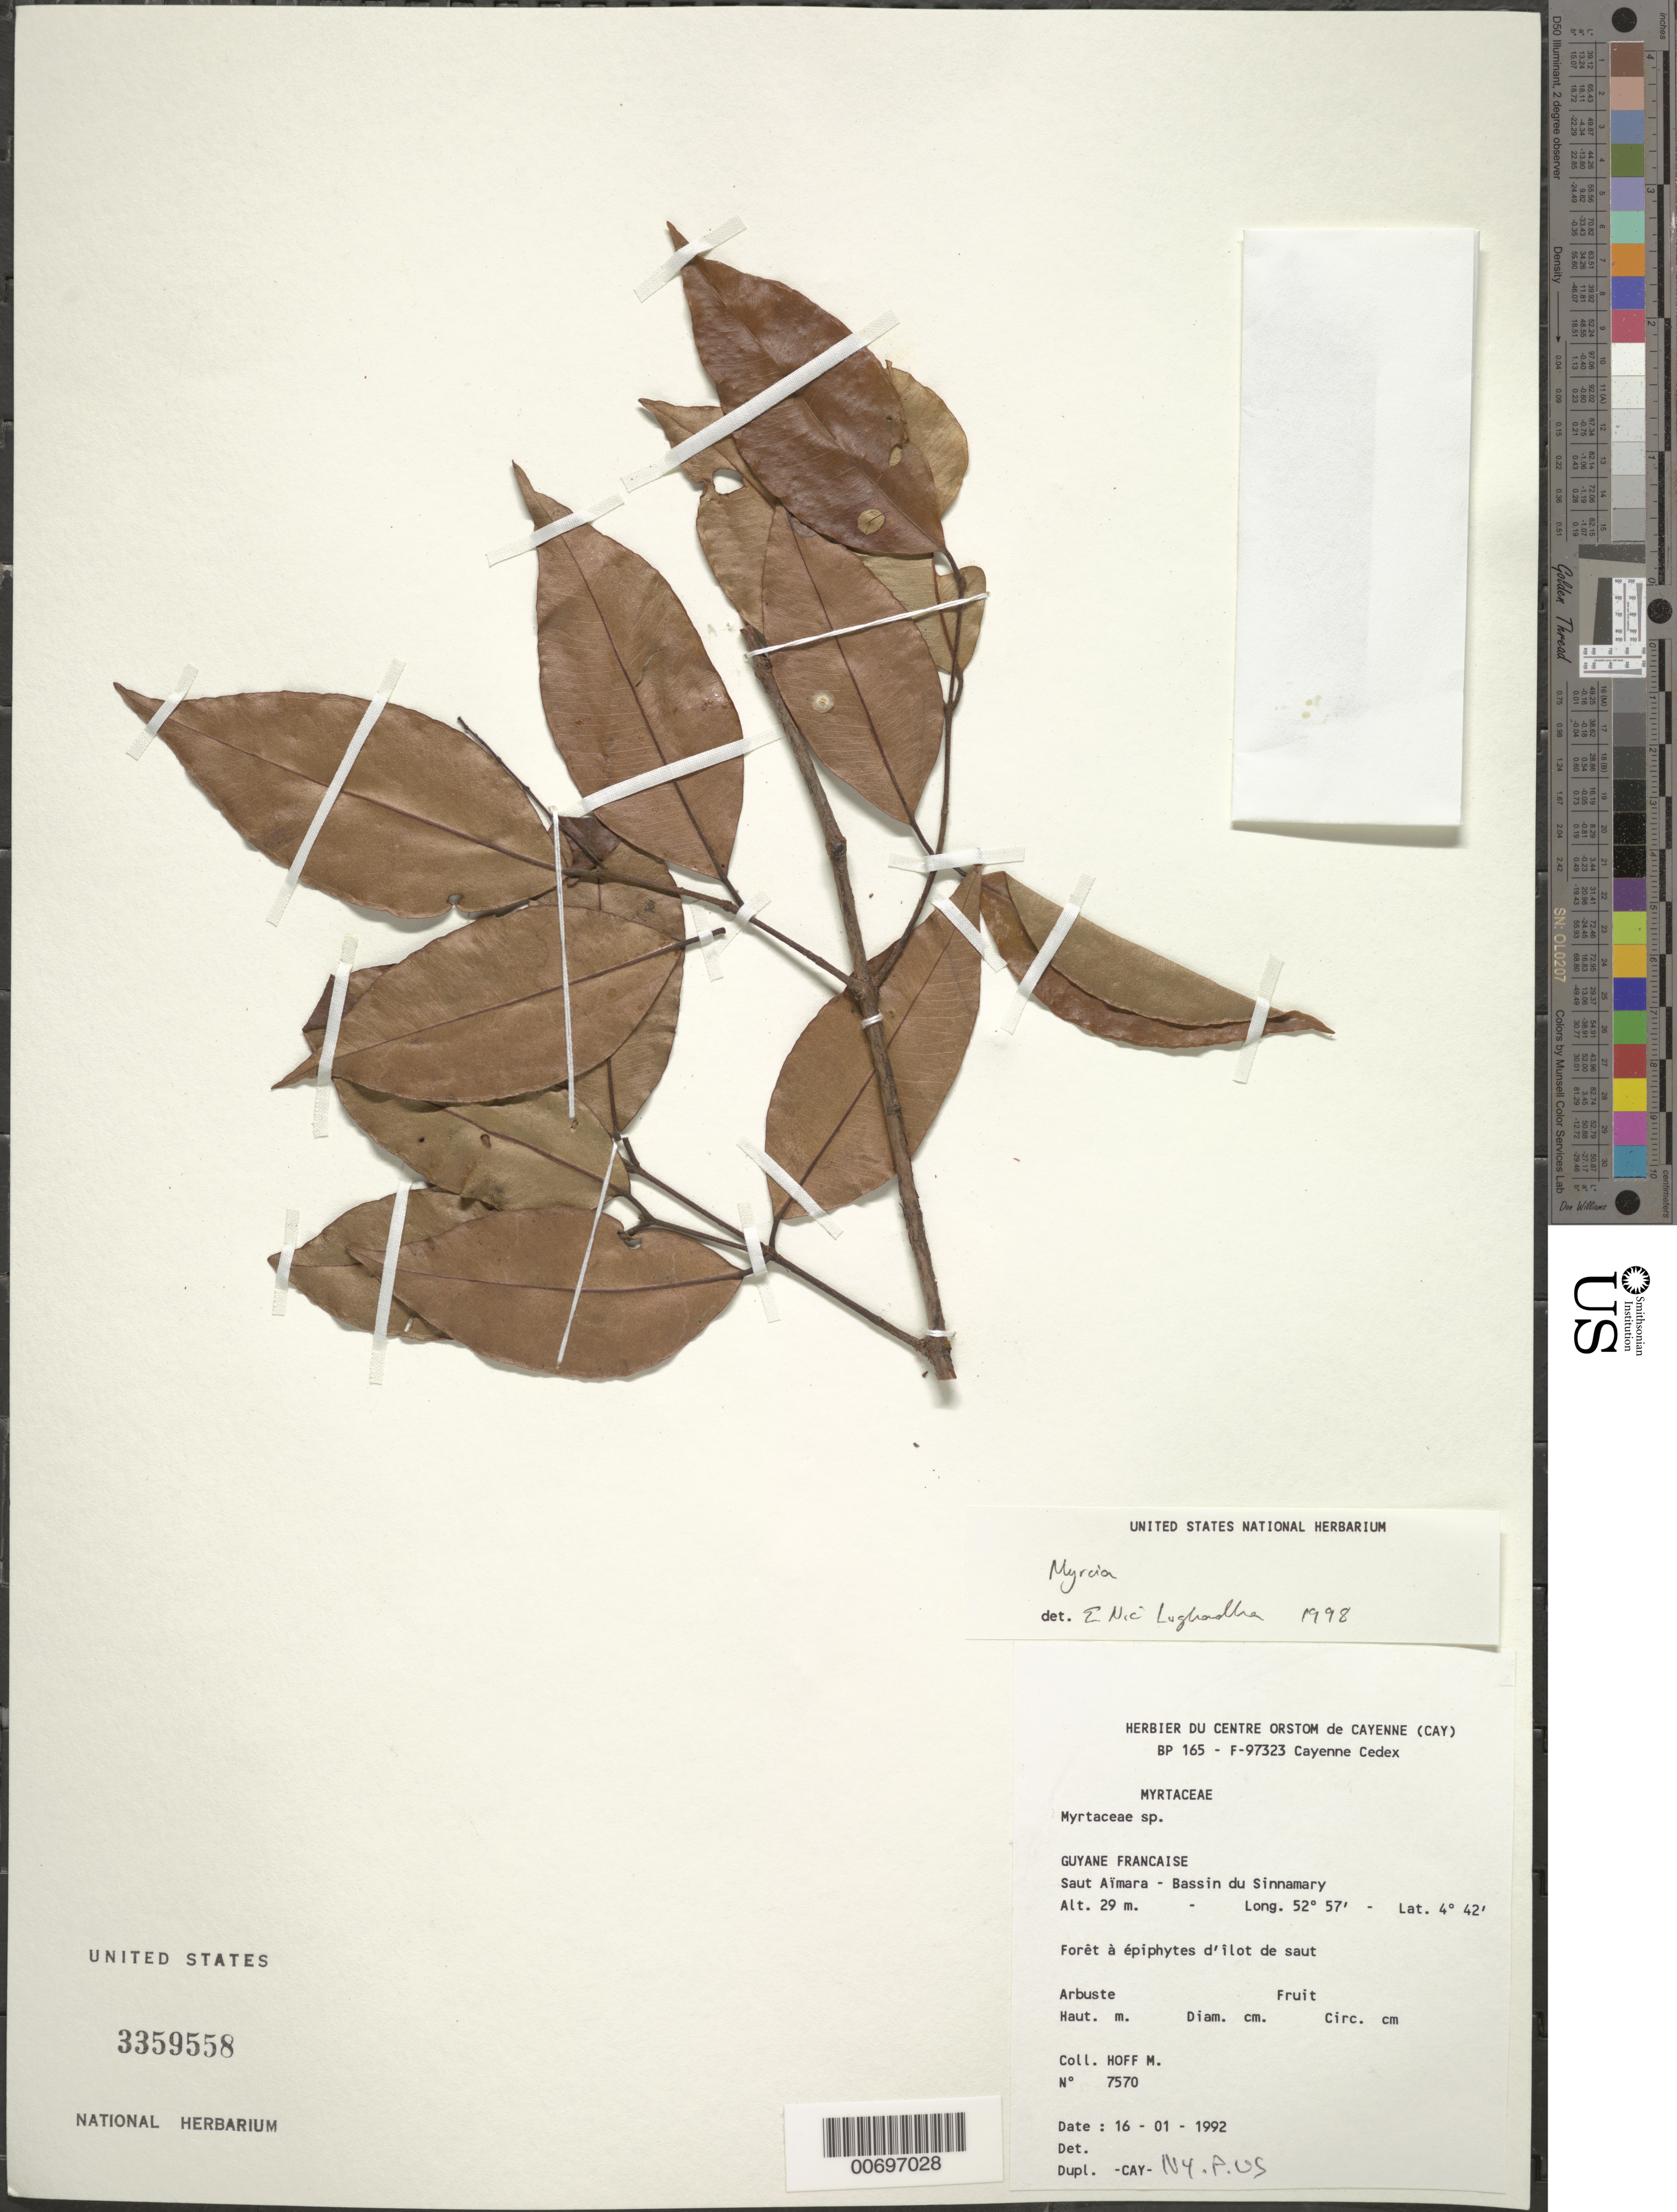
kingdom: Plantae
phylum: Tracheophyta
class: Magnoliopsida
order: Myrtales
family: Myrtaceae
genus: Myrcia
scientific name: Myrcia sp.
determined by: Nic Lughadha, E. M.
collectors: M. Hoff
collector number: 7570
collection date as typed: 16-Jan-92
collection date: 1992-01-16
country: French Guiana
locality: Saut Aïmara, Bassin du Sinnamary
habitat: Forêt a epiphytes d'ilot de saut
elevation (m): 29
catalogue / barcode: US 3359558